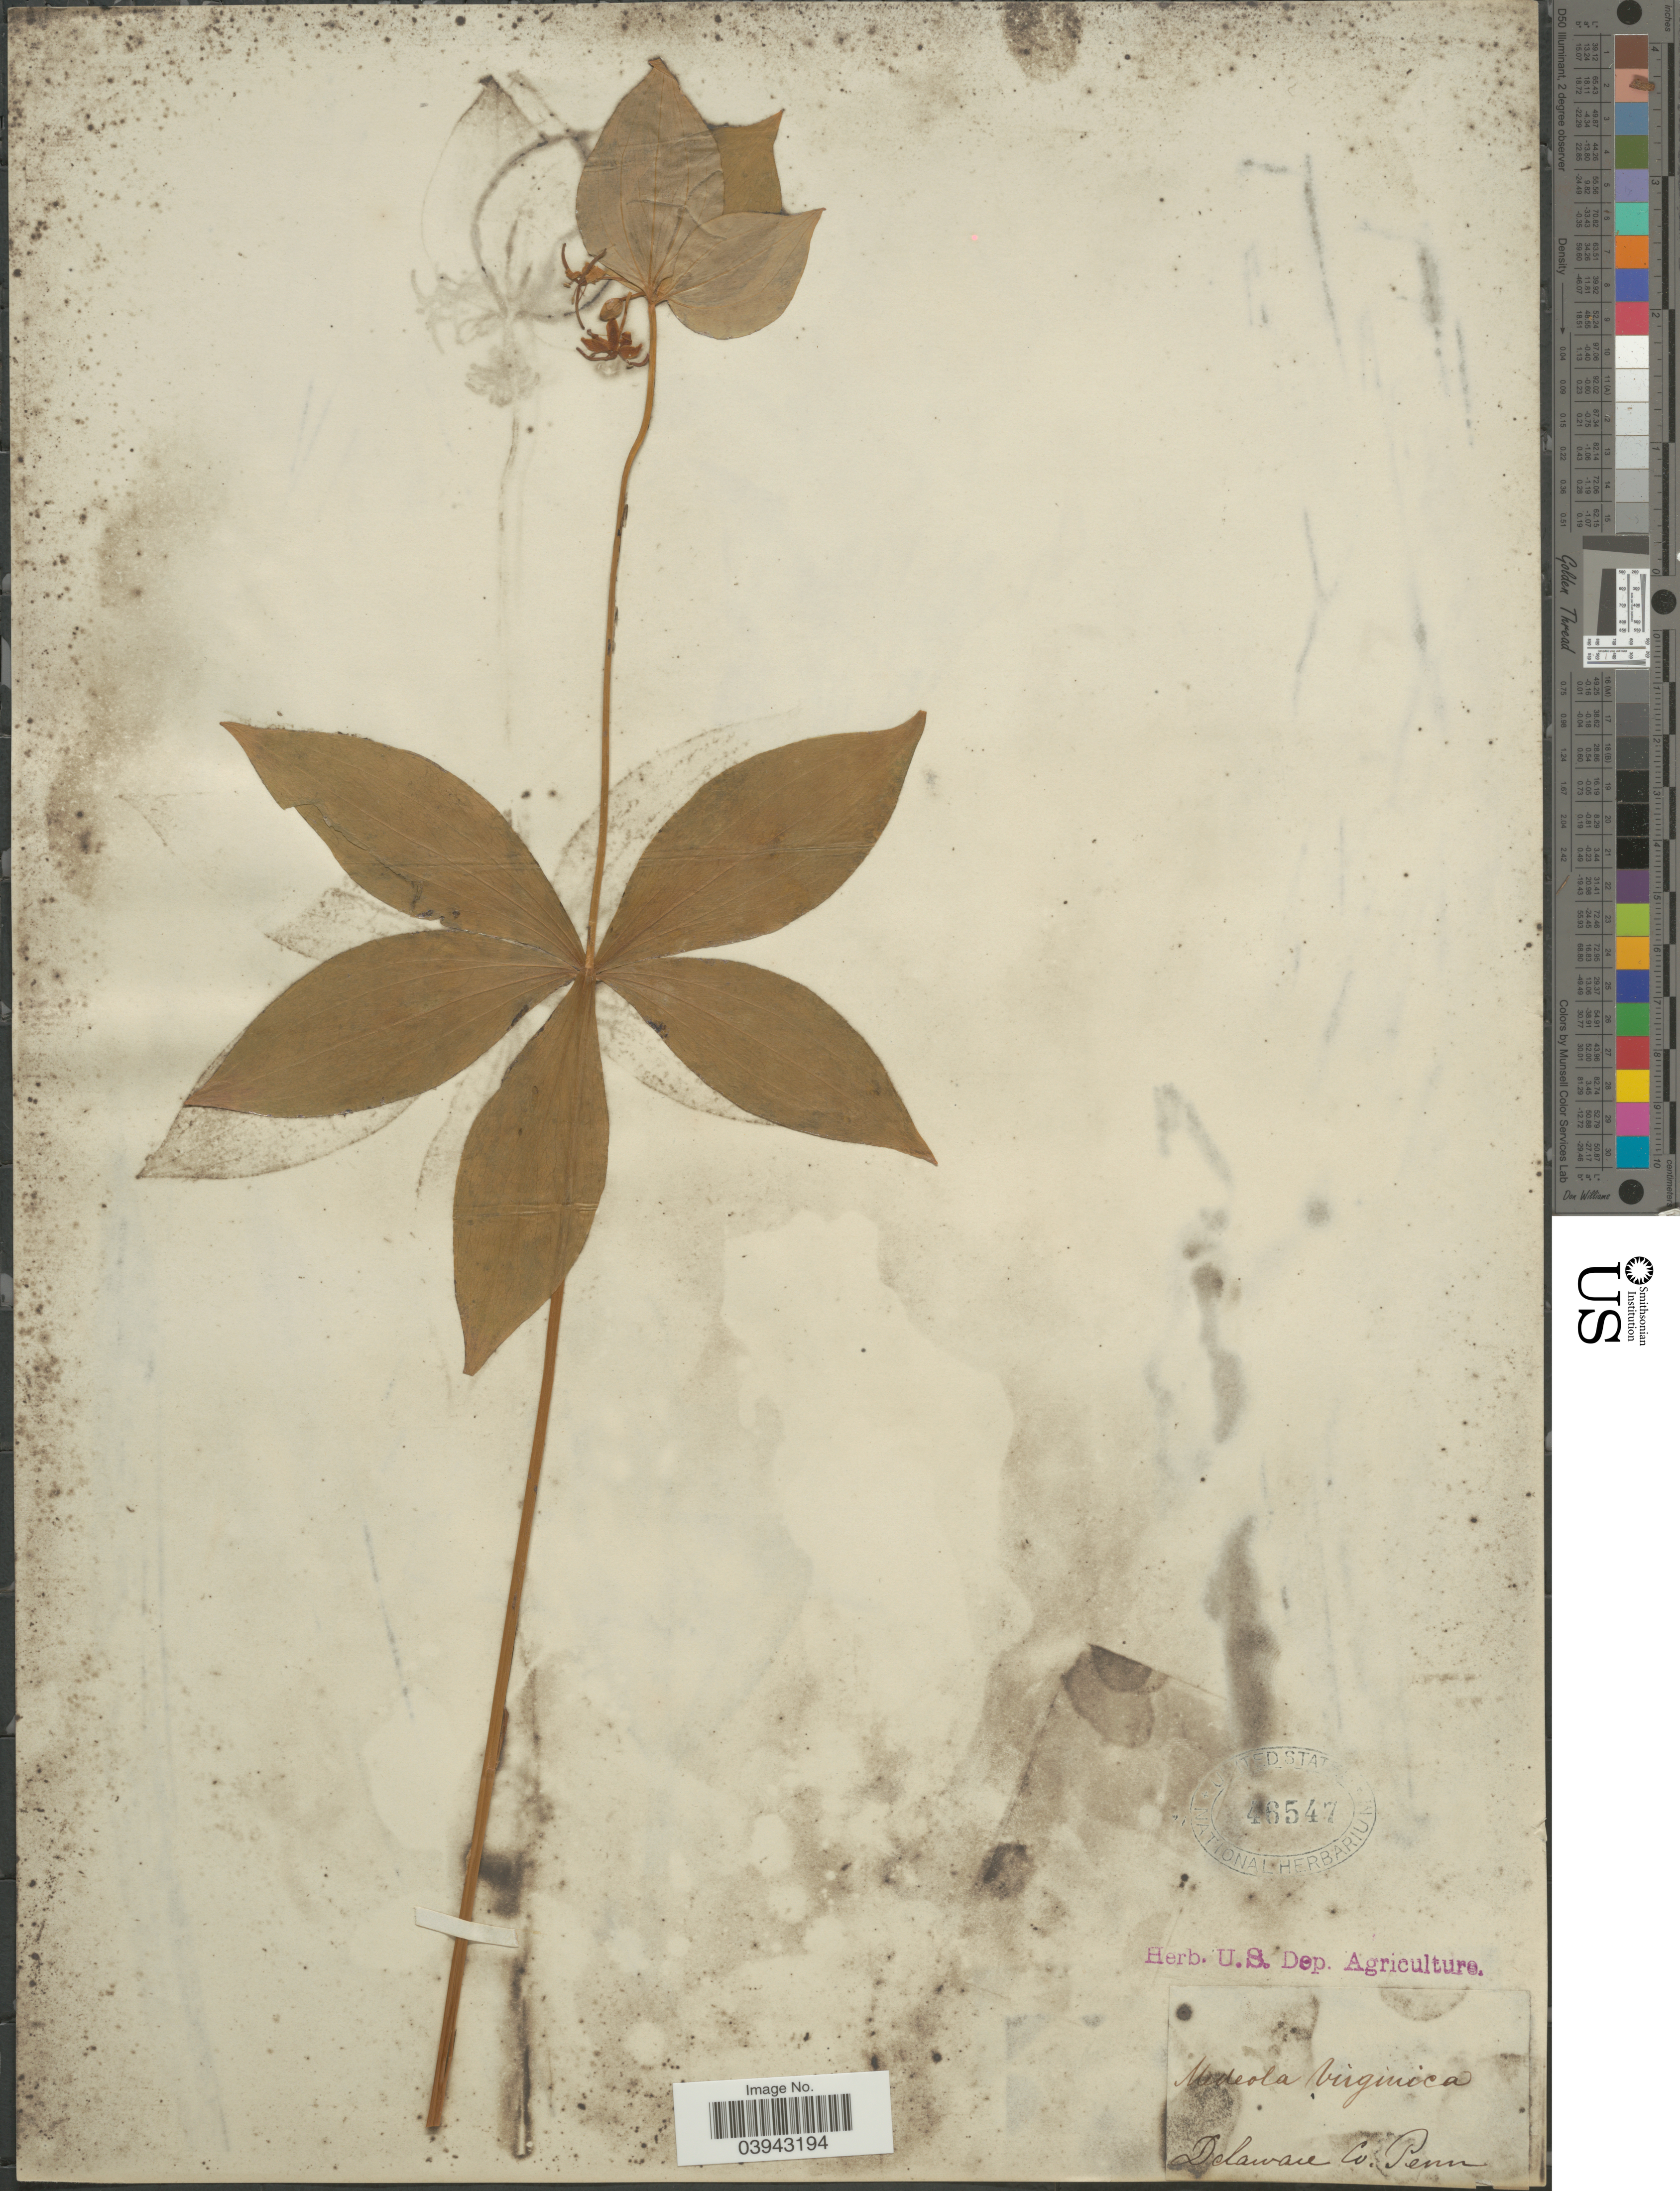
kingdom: Plantae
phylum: Tracheophyta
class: Liliopsida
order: Liliales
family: Liliaceae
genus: Medeola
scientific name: Medeola virginiana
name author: (L.) Desf.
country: United States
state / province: Pennsylvania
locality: Delaware Co.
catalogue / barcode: US 46547